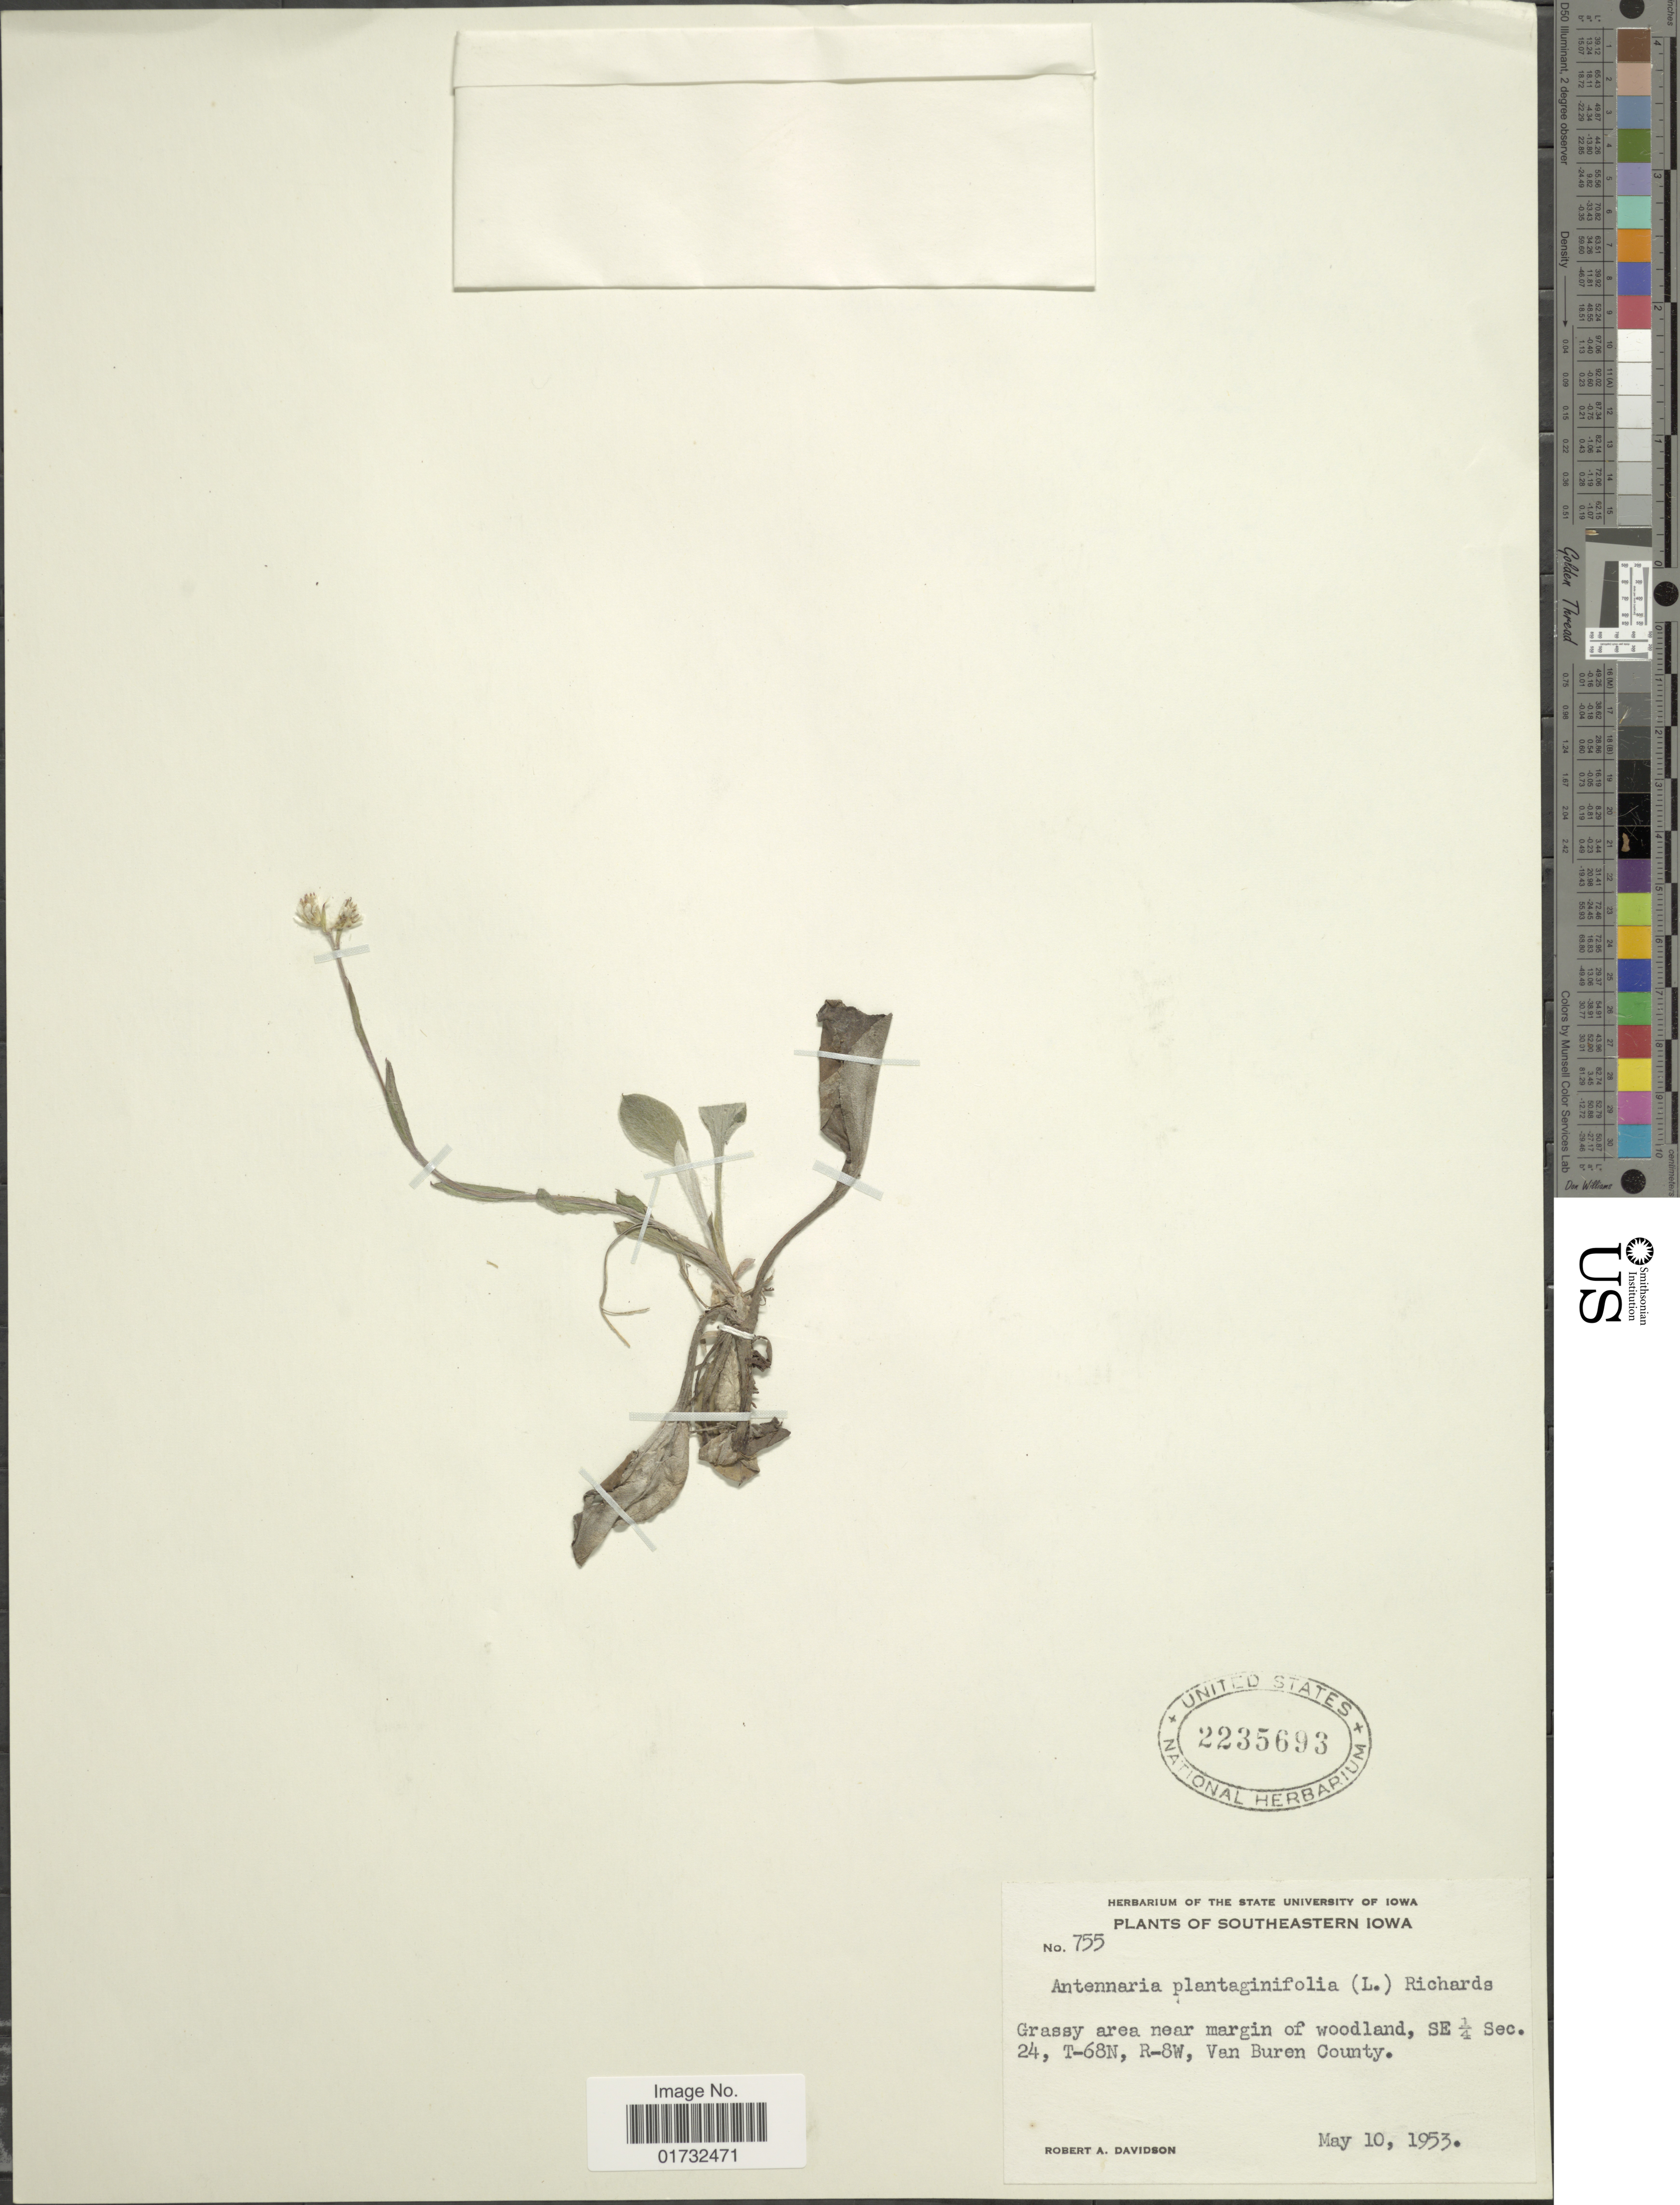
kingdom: Plantae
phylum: Tracheophyta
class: Magnoliopsida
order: Asterales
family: Asteraceae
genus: Antennaria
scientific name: Antennaria plantaginifolia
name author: (L.) Richardson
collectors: R. A. Davidson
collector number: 755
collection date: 1953-05-10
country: United States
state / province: Iowa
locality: Southeastern Iowa. SE ¼ Sec. 24, T-68N, R-8W, Van Buren County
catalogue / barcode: US 2235693